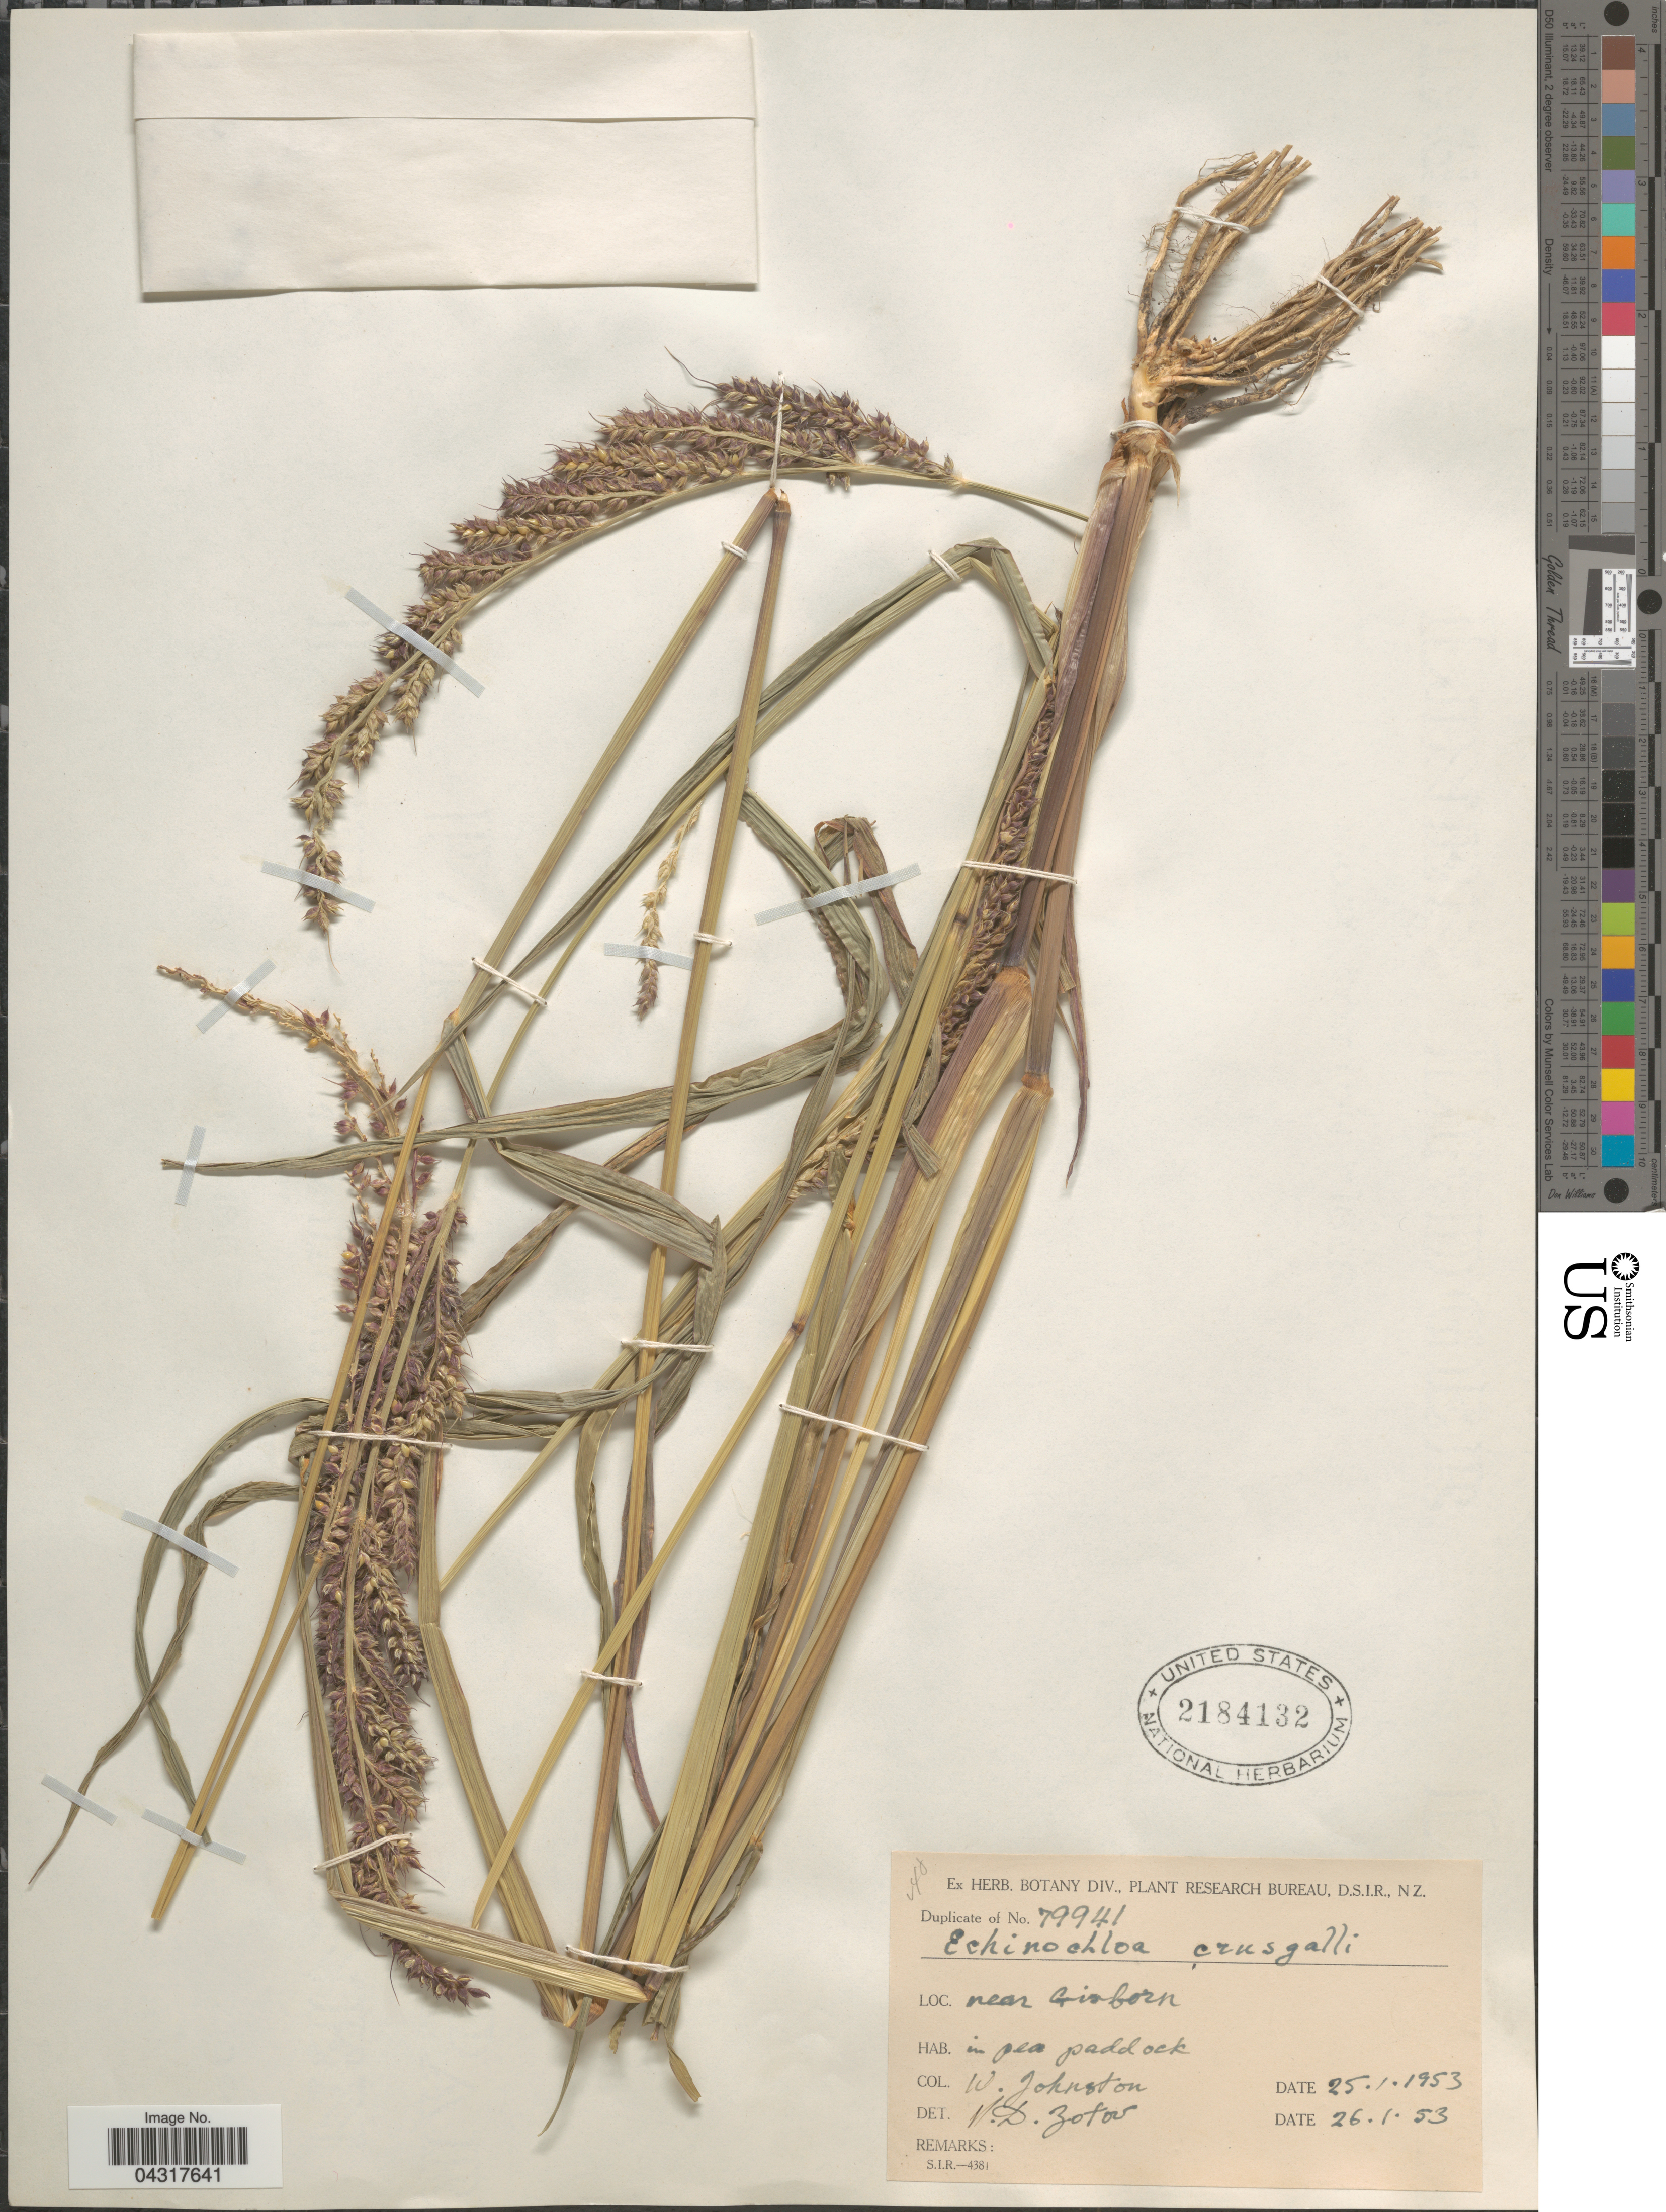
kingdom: Plantae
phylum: Tracheophyta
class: Liliopsida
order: Poales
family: Poaceae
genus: Echinochloa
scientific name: Echinochloa crus-galli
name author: (L.) P. Beauv.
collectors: W. Johnston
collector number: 79941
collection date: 1953-01-25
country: New Zealand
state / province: Gisborne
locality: Near Gisborn.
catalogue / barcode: US 2184132